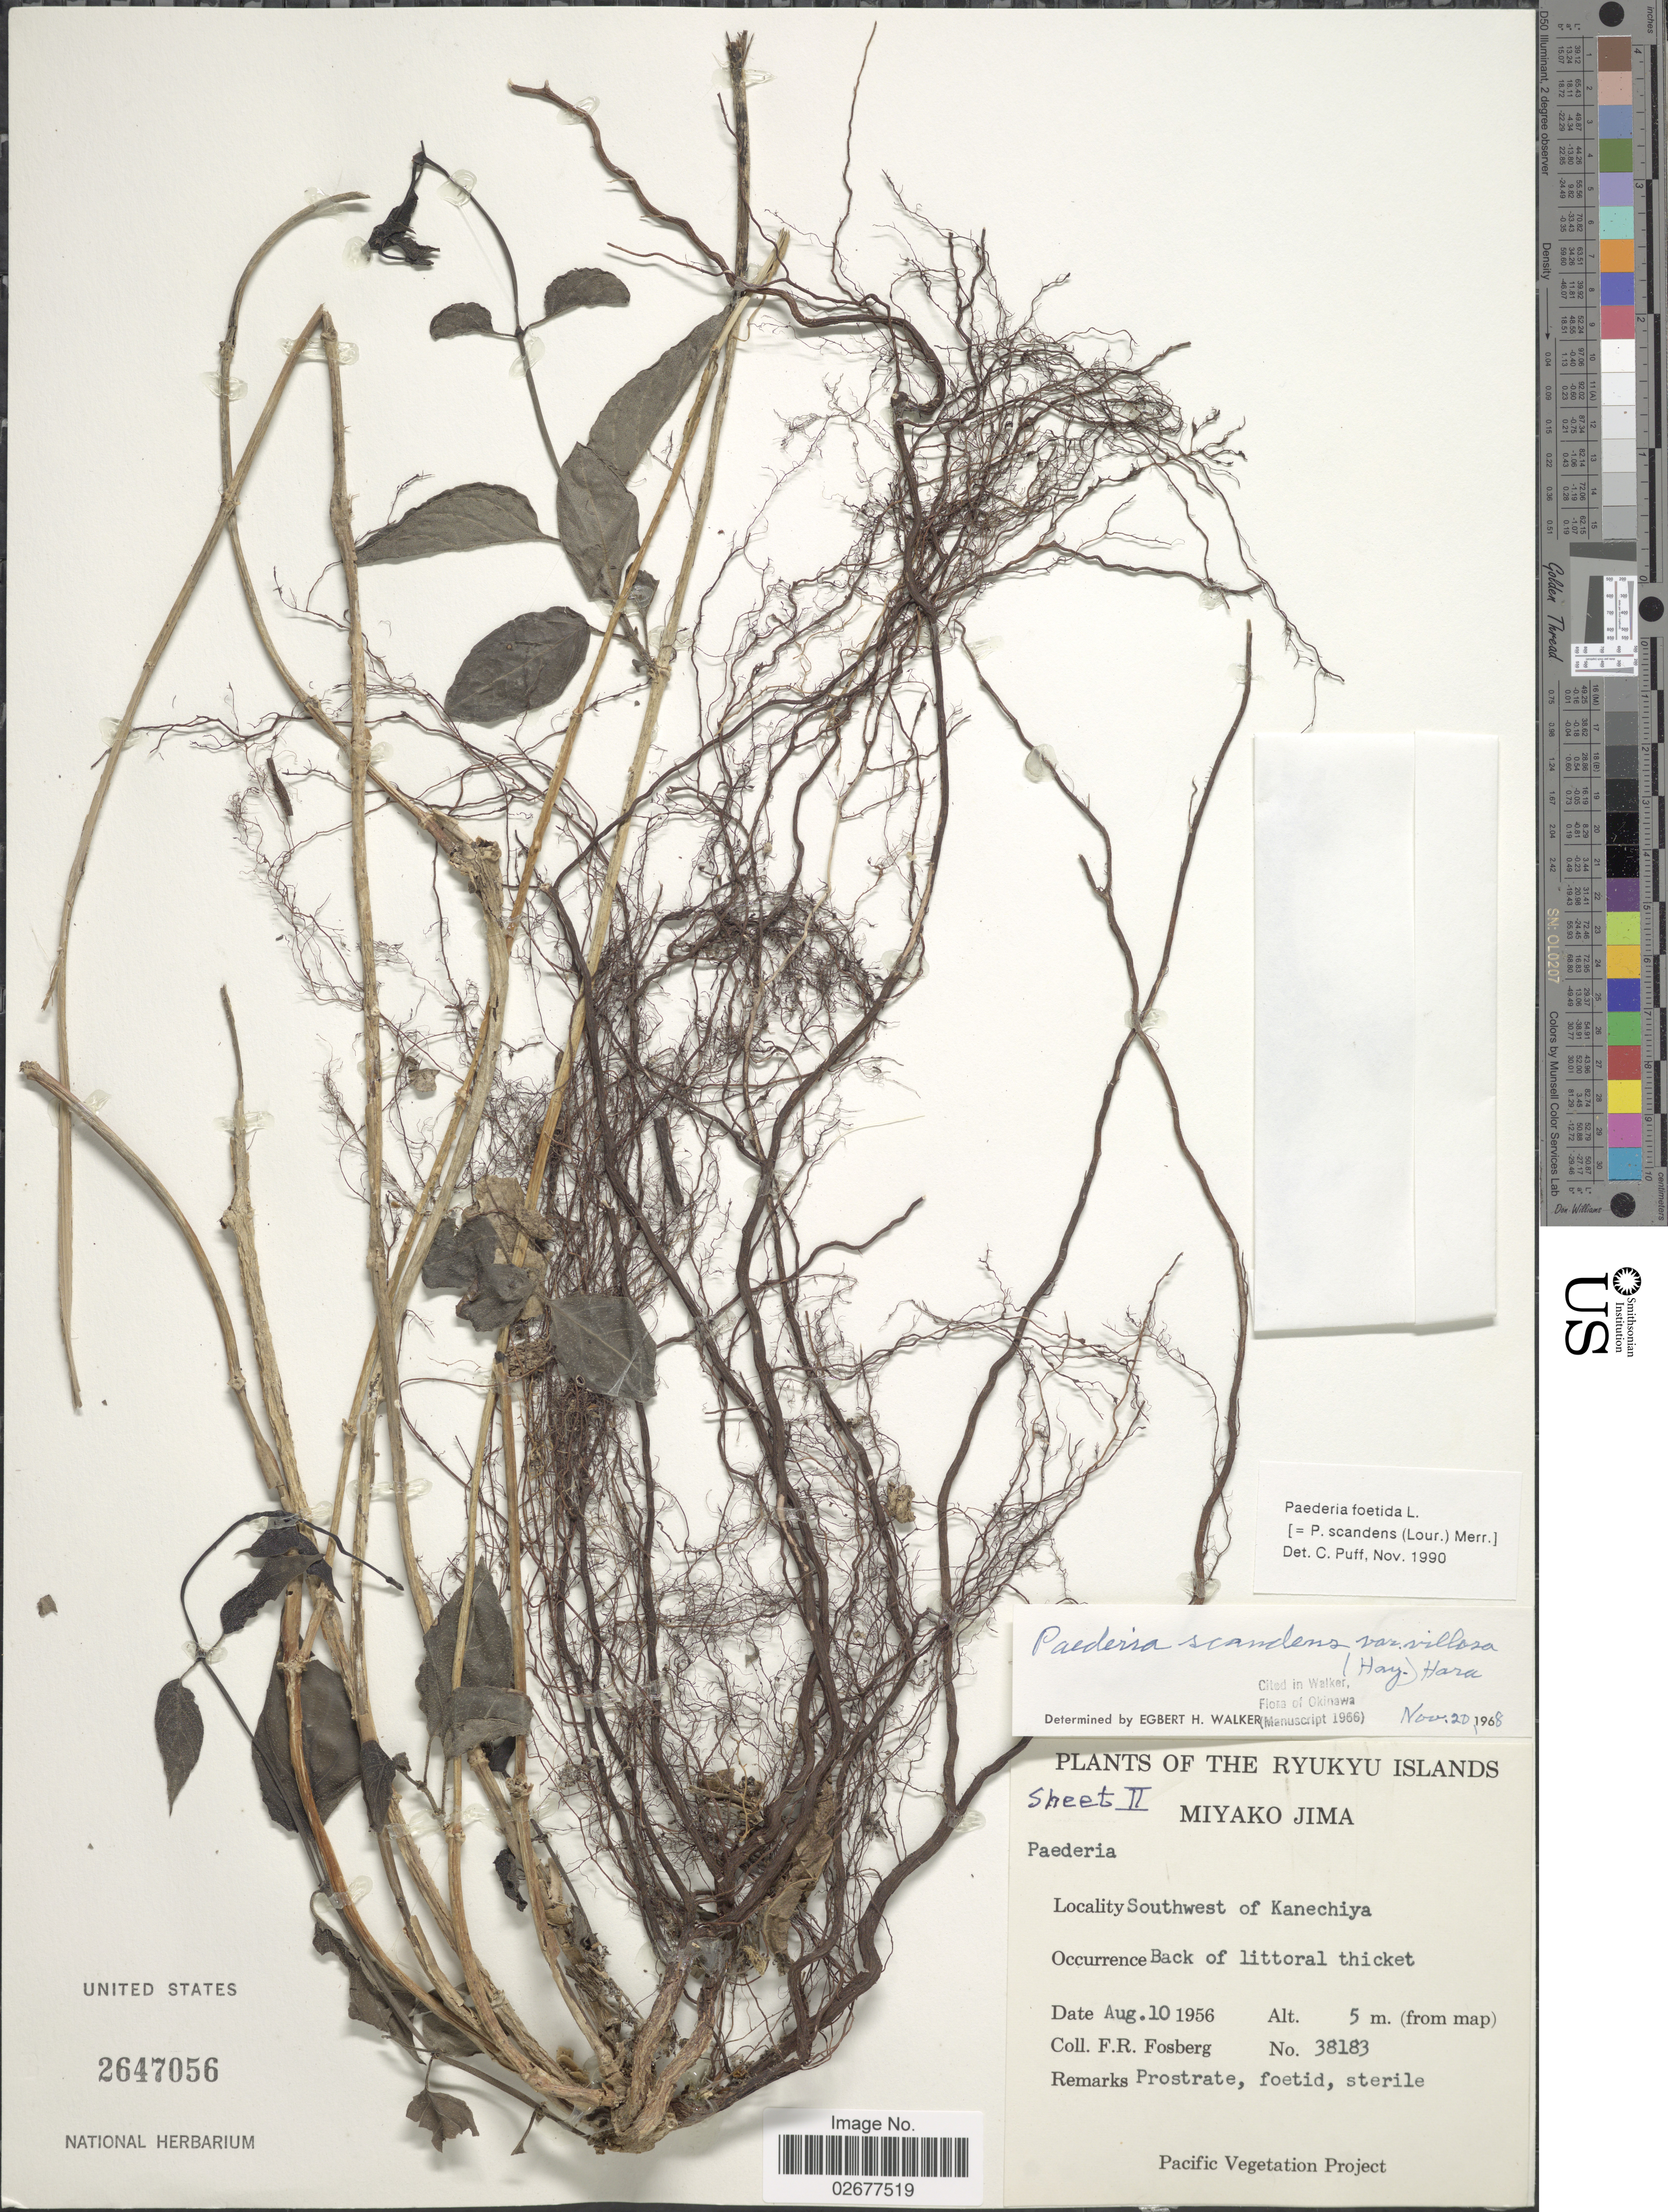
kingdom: Plantae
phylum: Tracheophyta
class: Magnoliopsida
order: Gentianales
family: Rubiaceae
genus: Paederia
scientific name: Paederia foetida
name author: L.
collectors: F. R. Fosberg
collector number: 38183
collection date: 1956-08-10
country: Japan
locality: Ryukyu Islands. Miyako Jima. Southwest of Kanechiya.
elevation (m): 5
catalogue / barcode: US 2647056